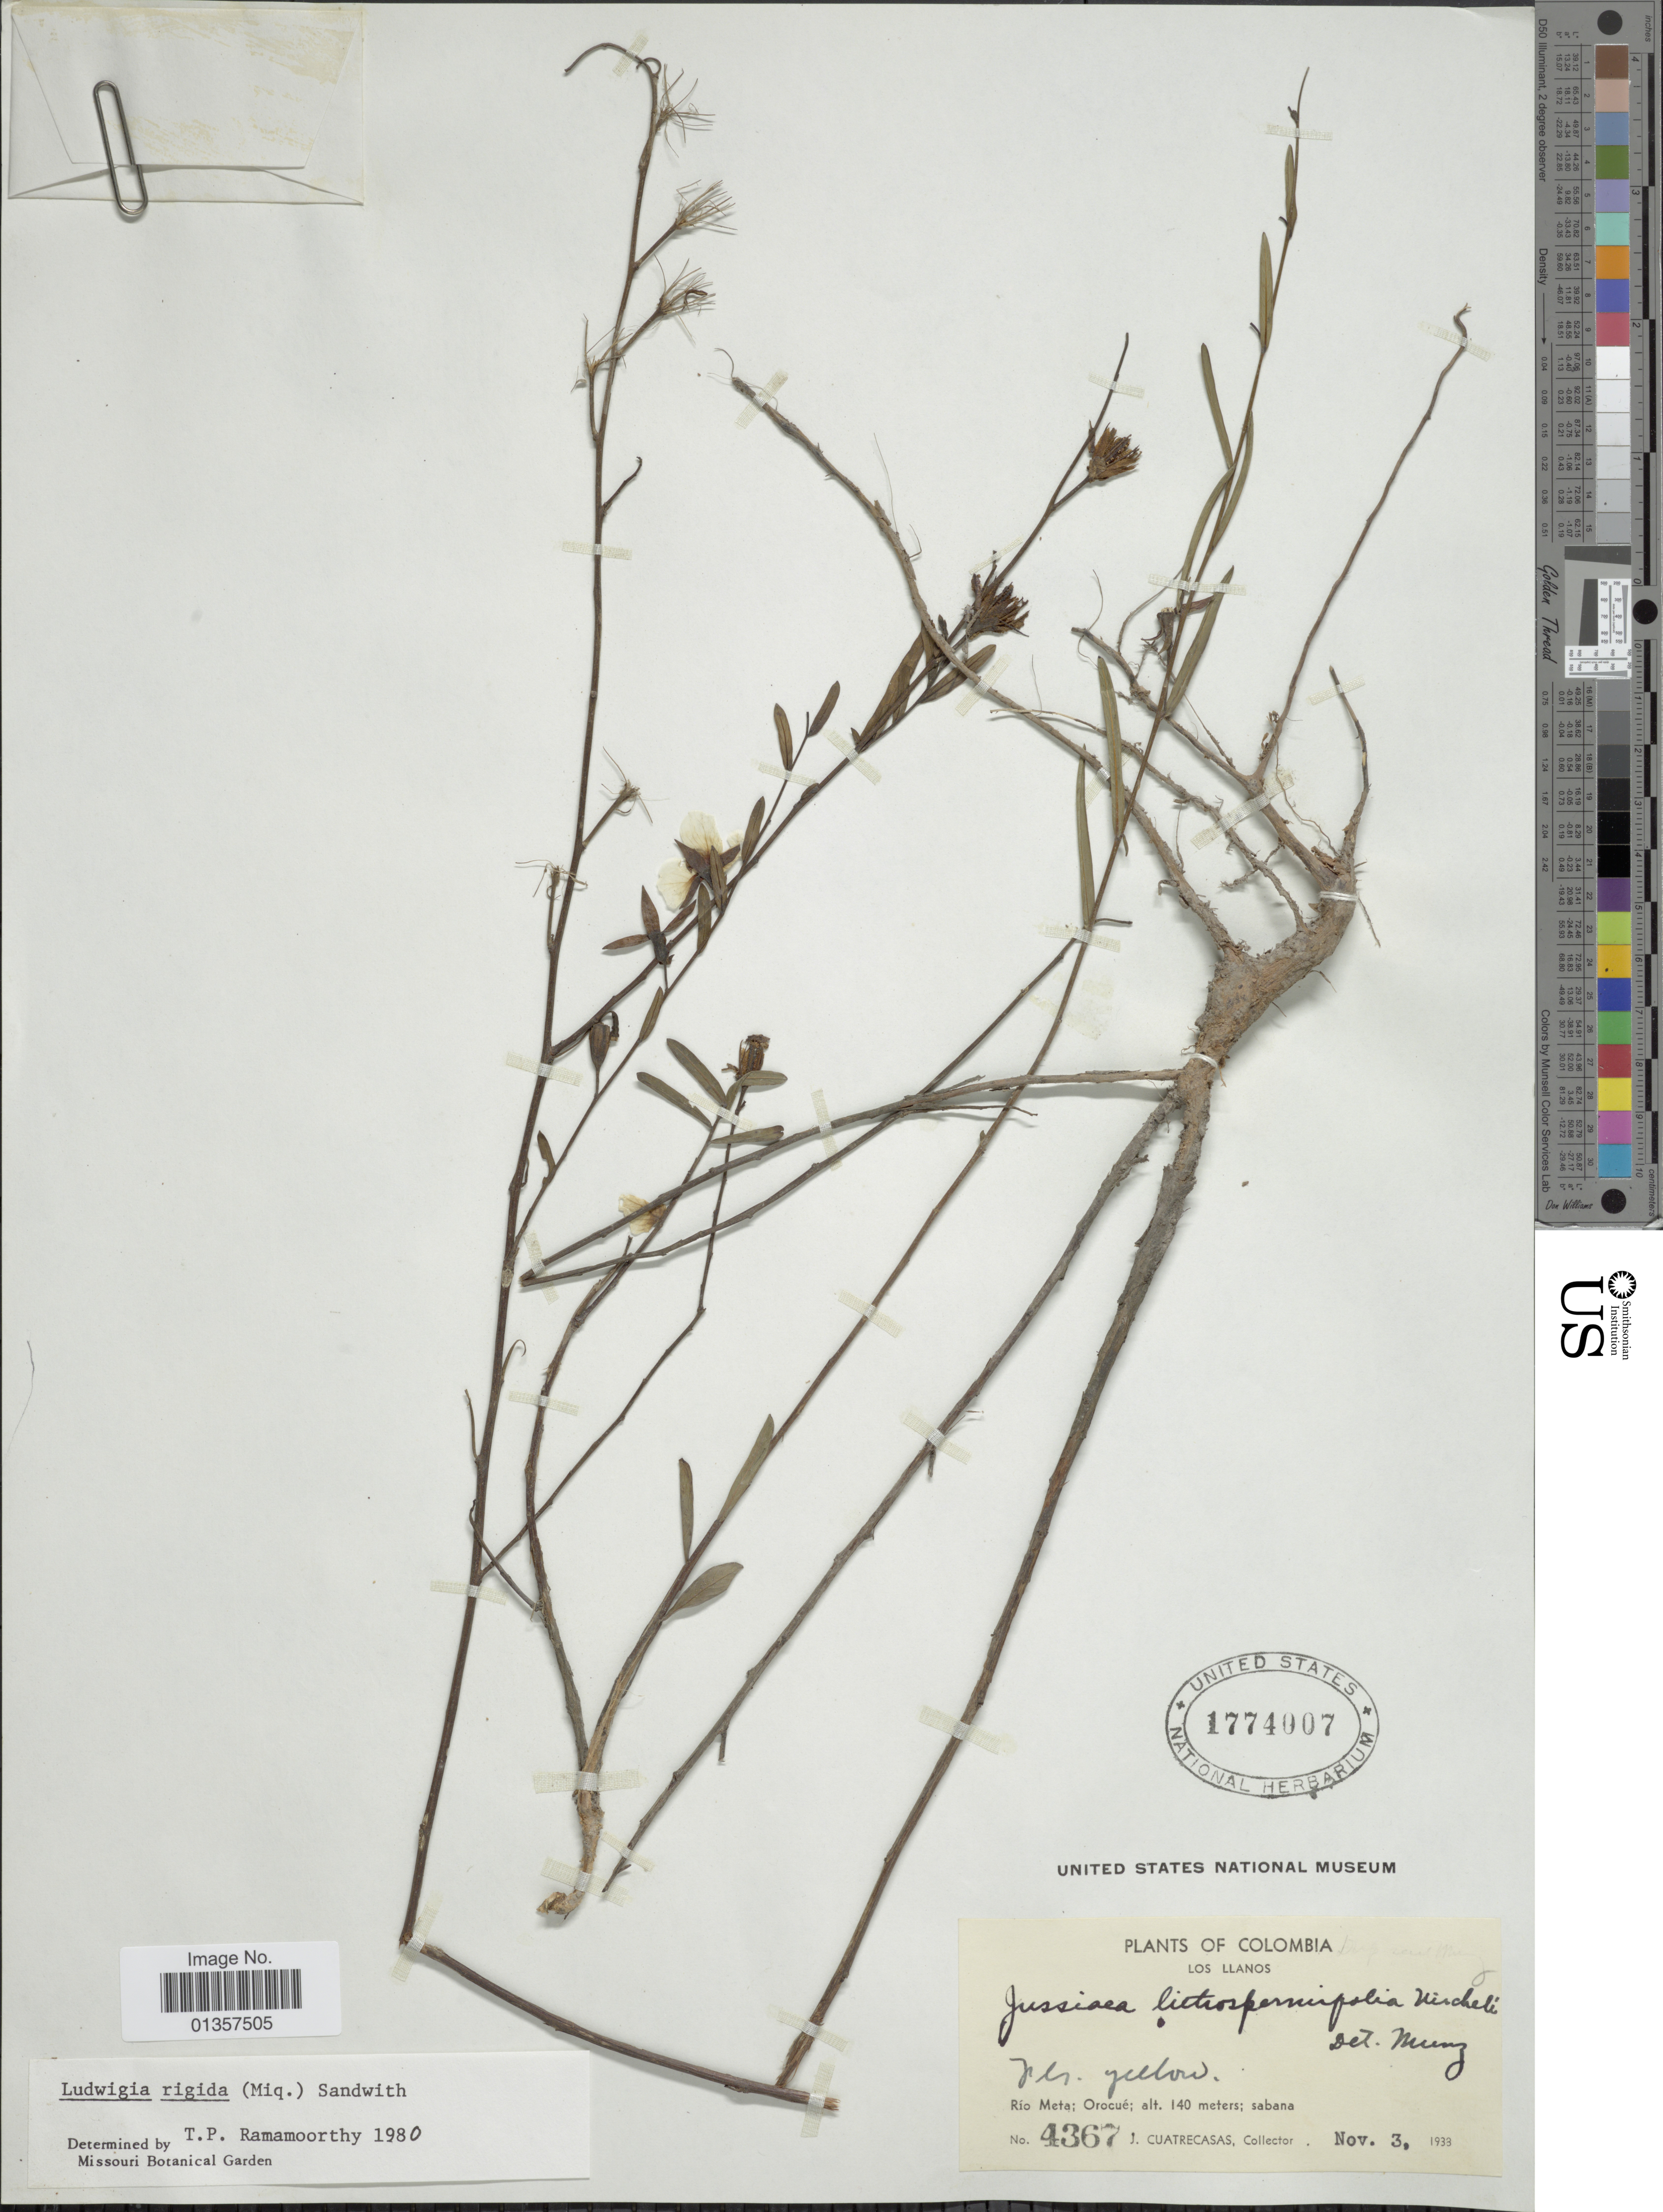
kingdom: Plantae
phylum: Tracheophyta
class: Magnoliopsida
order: Myrtales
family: Onagraceae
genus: Ludwigia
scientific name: Ludwigia rigida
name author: (Miq.) Sandwith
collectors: J. Cuatrecasas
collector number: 4367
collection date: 1933-11-03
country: Colombia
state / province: Meta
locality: Los Llanos, Río Meta: Orocué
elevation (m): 140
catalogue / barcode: US 1774007